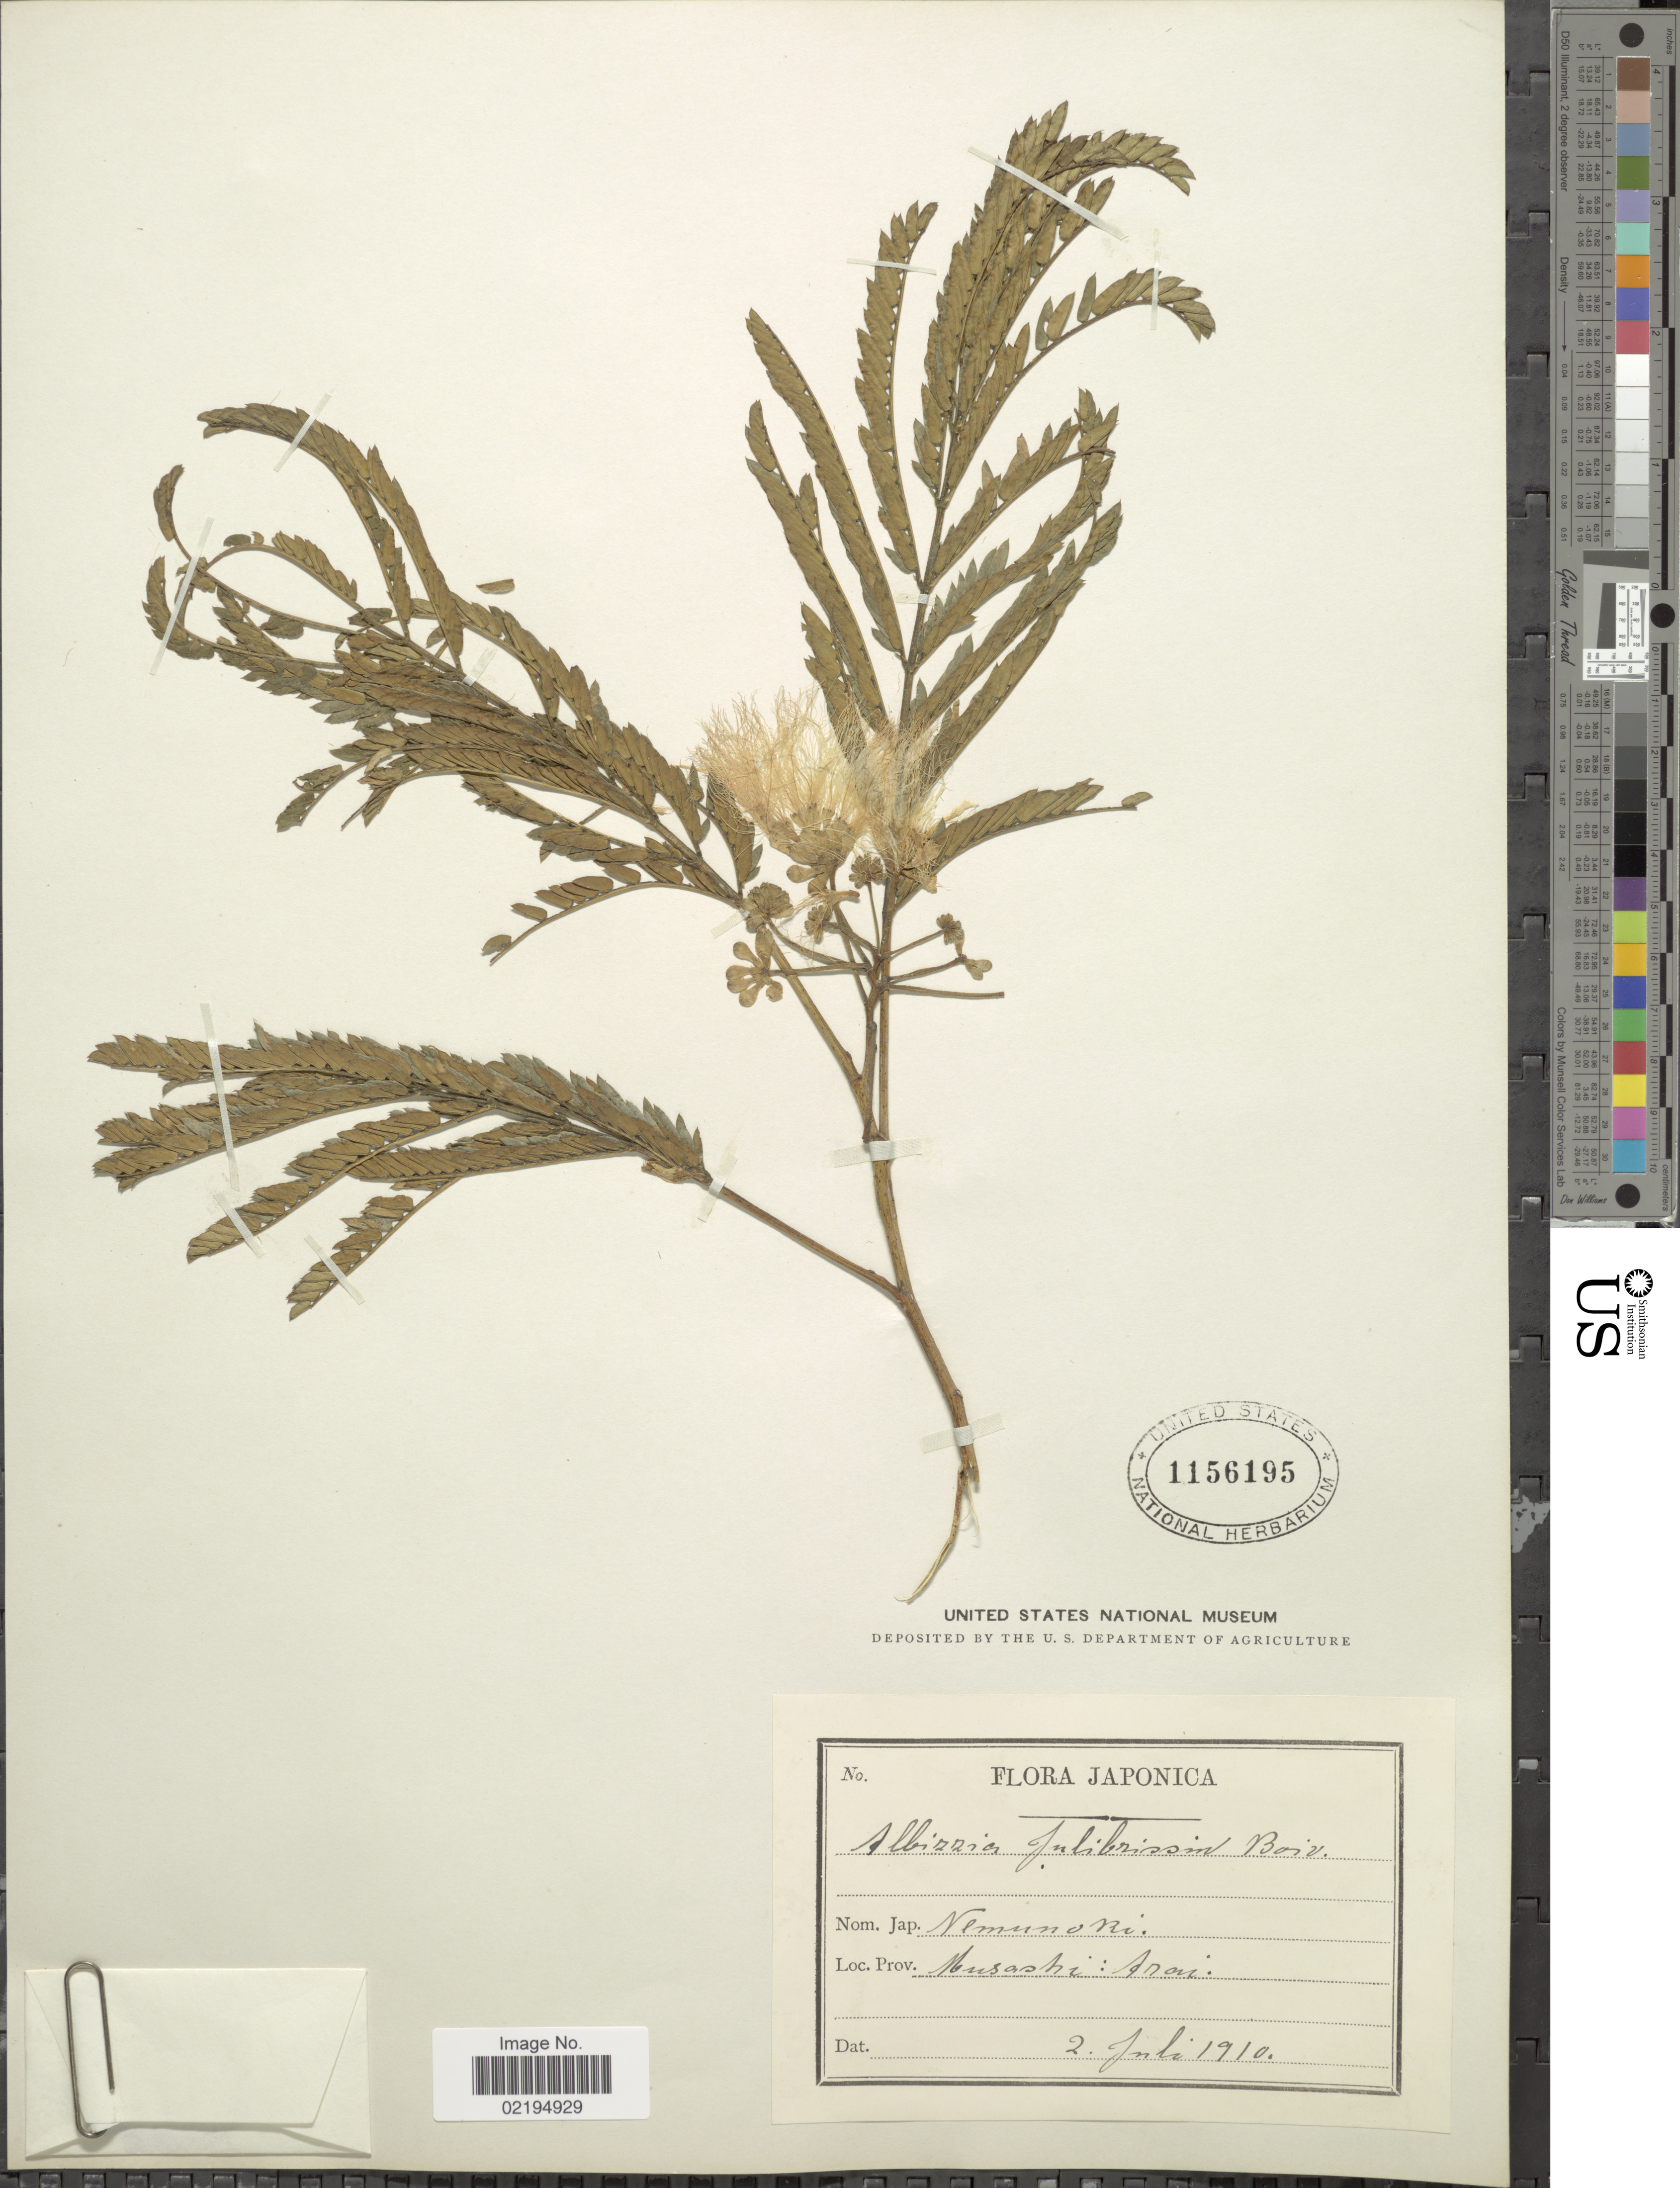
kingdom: Plantae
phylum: Tracheophyta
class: Magnoliopsida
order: Fabales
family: Fabaceae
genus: Albizia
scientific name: Albizia julibrissin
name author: Durazz.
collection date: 1910-07-02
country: Japan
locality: Musashi: Arai.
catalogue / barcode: US 1156195